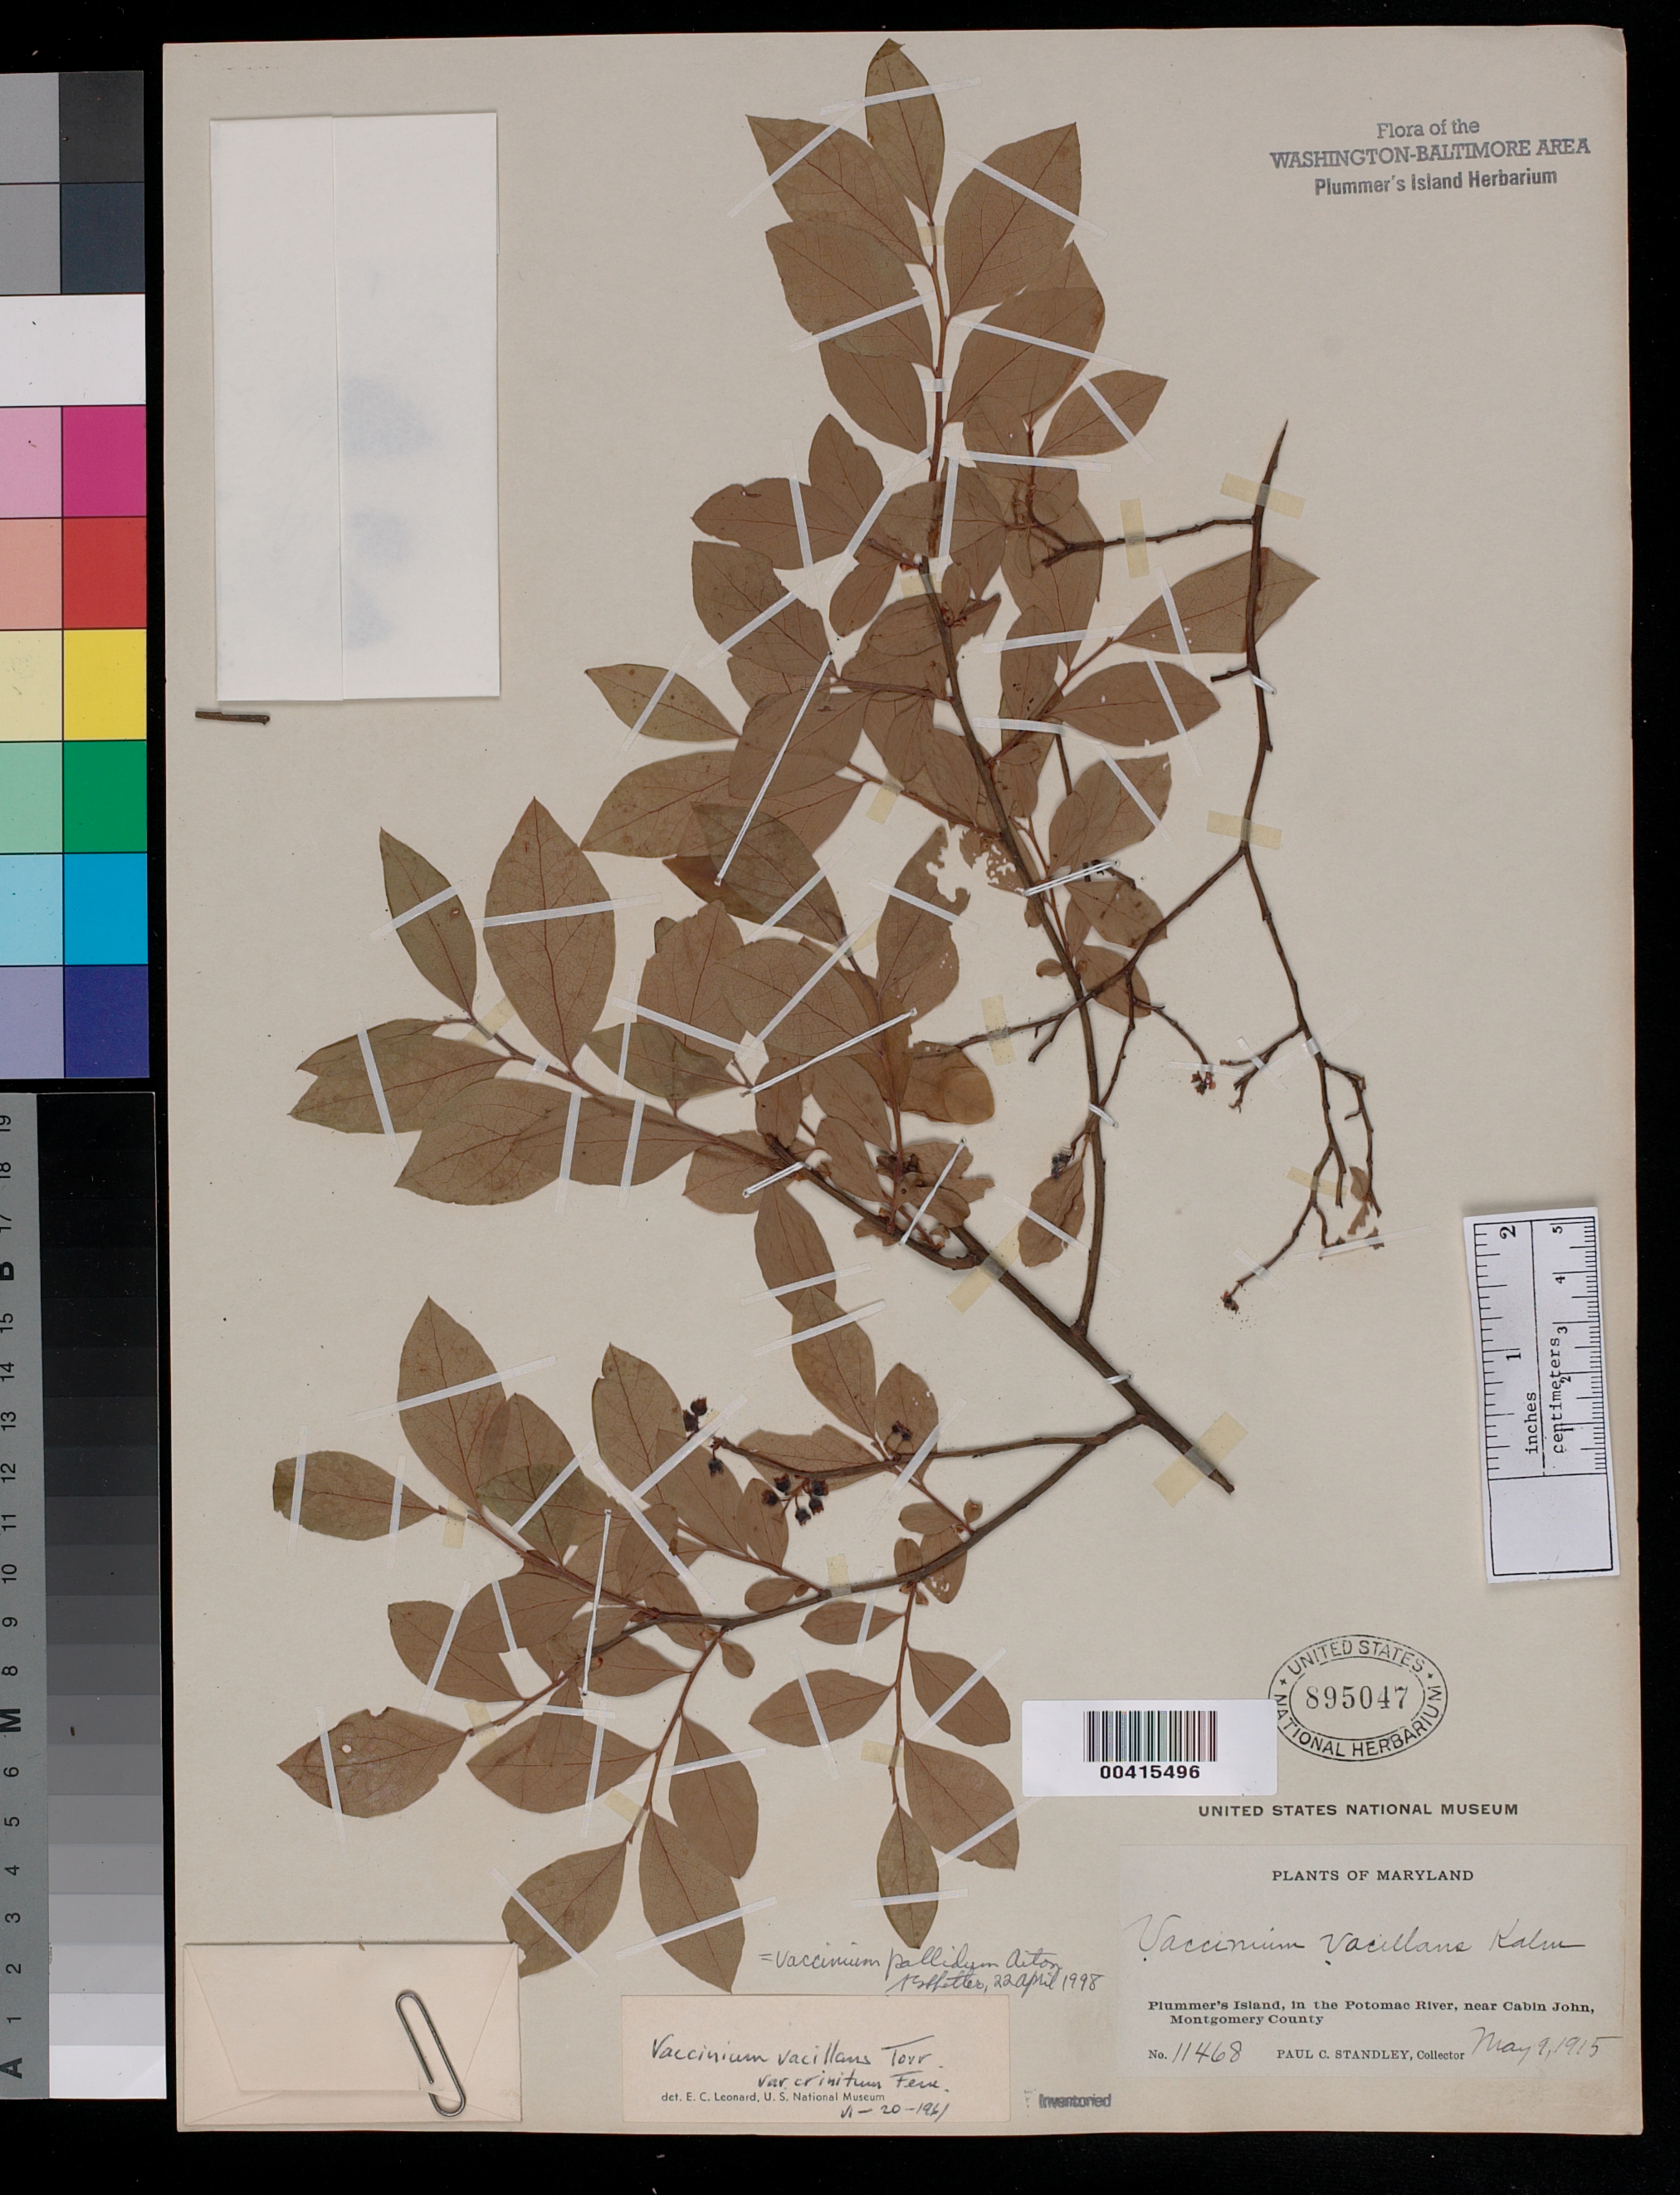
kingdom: Plantae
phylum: Tracheophyta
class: Magnoliopsida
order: Ericales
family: Ericaceae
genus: Vaccinium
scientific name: Vaccinium pallidum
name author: Aiton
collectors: P. C. Standley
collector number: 11468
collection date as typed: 09 May 1915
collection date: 1915-05-09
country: United States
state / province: Maryland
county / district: Montgomery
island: Plummers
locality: Plummer's Island C. & O. Canal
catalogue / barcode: US 895047